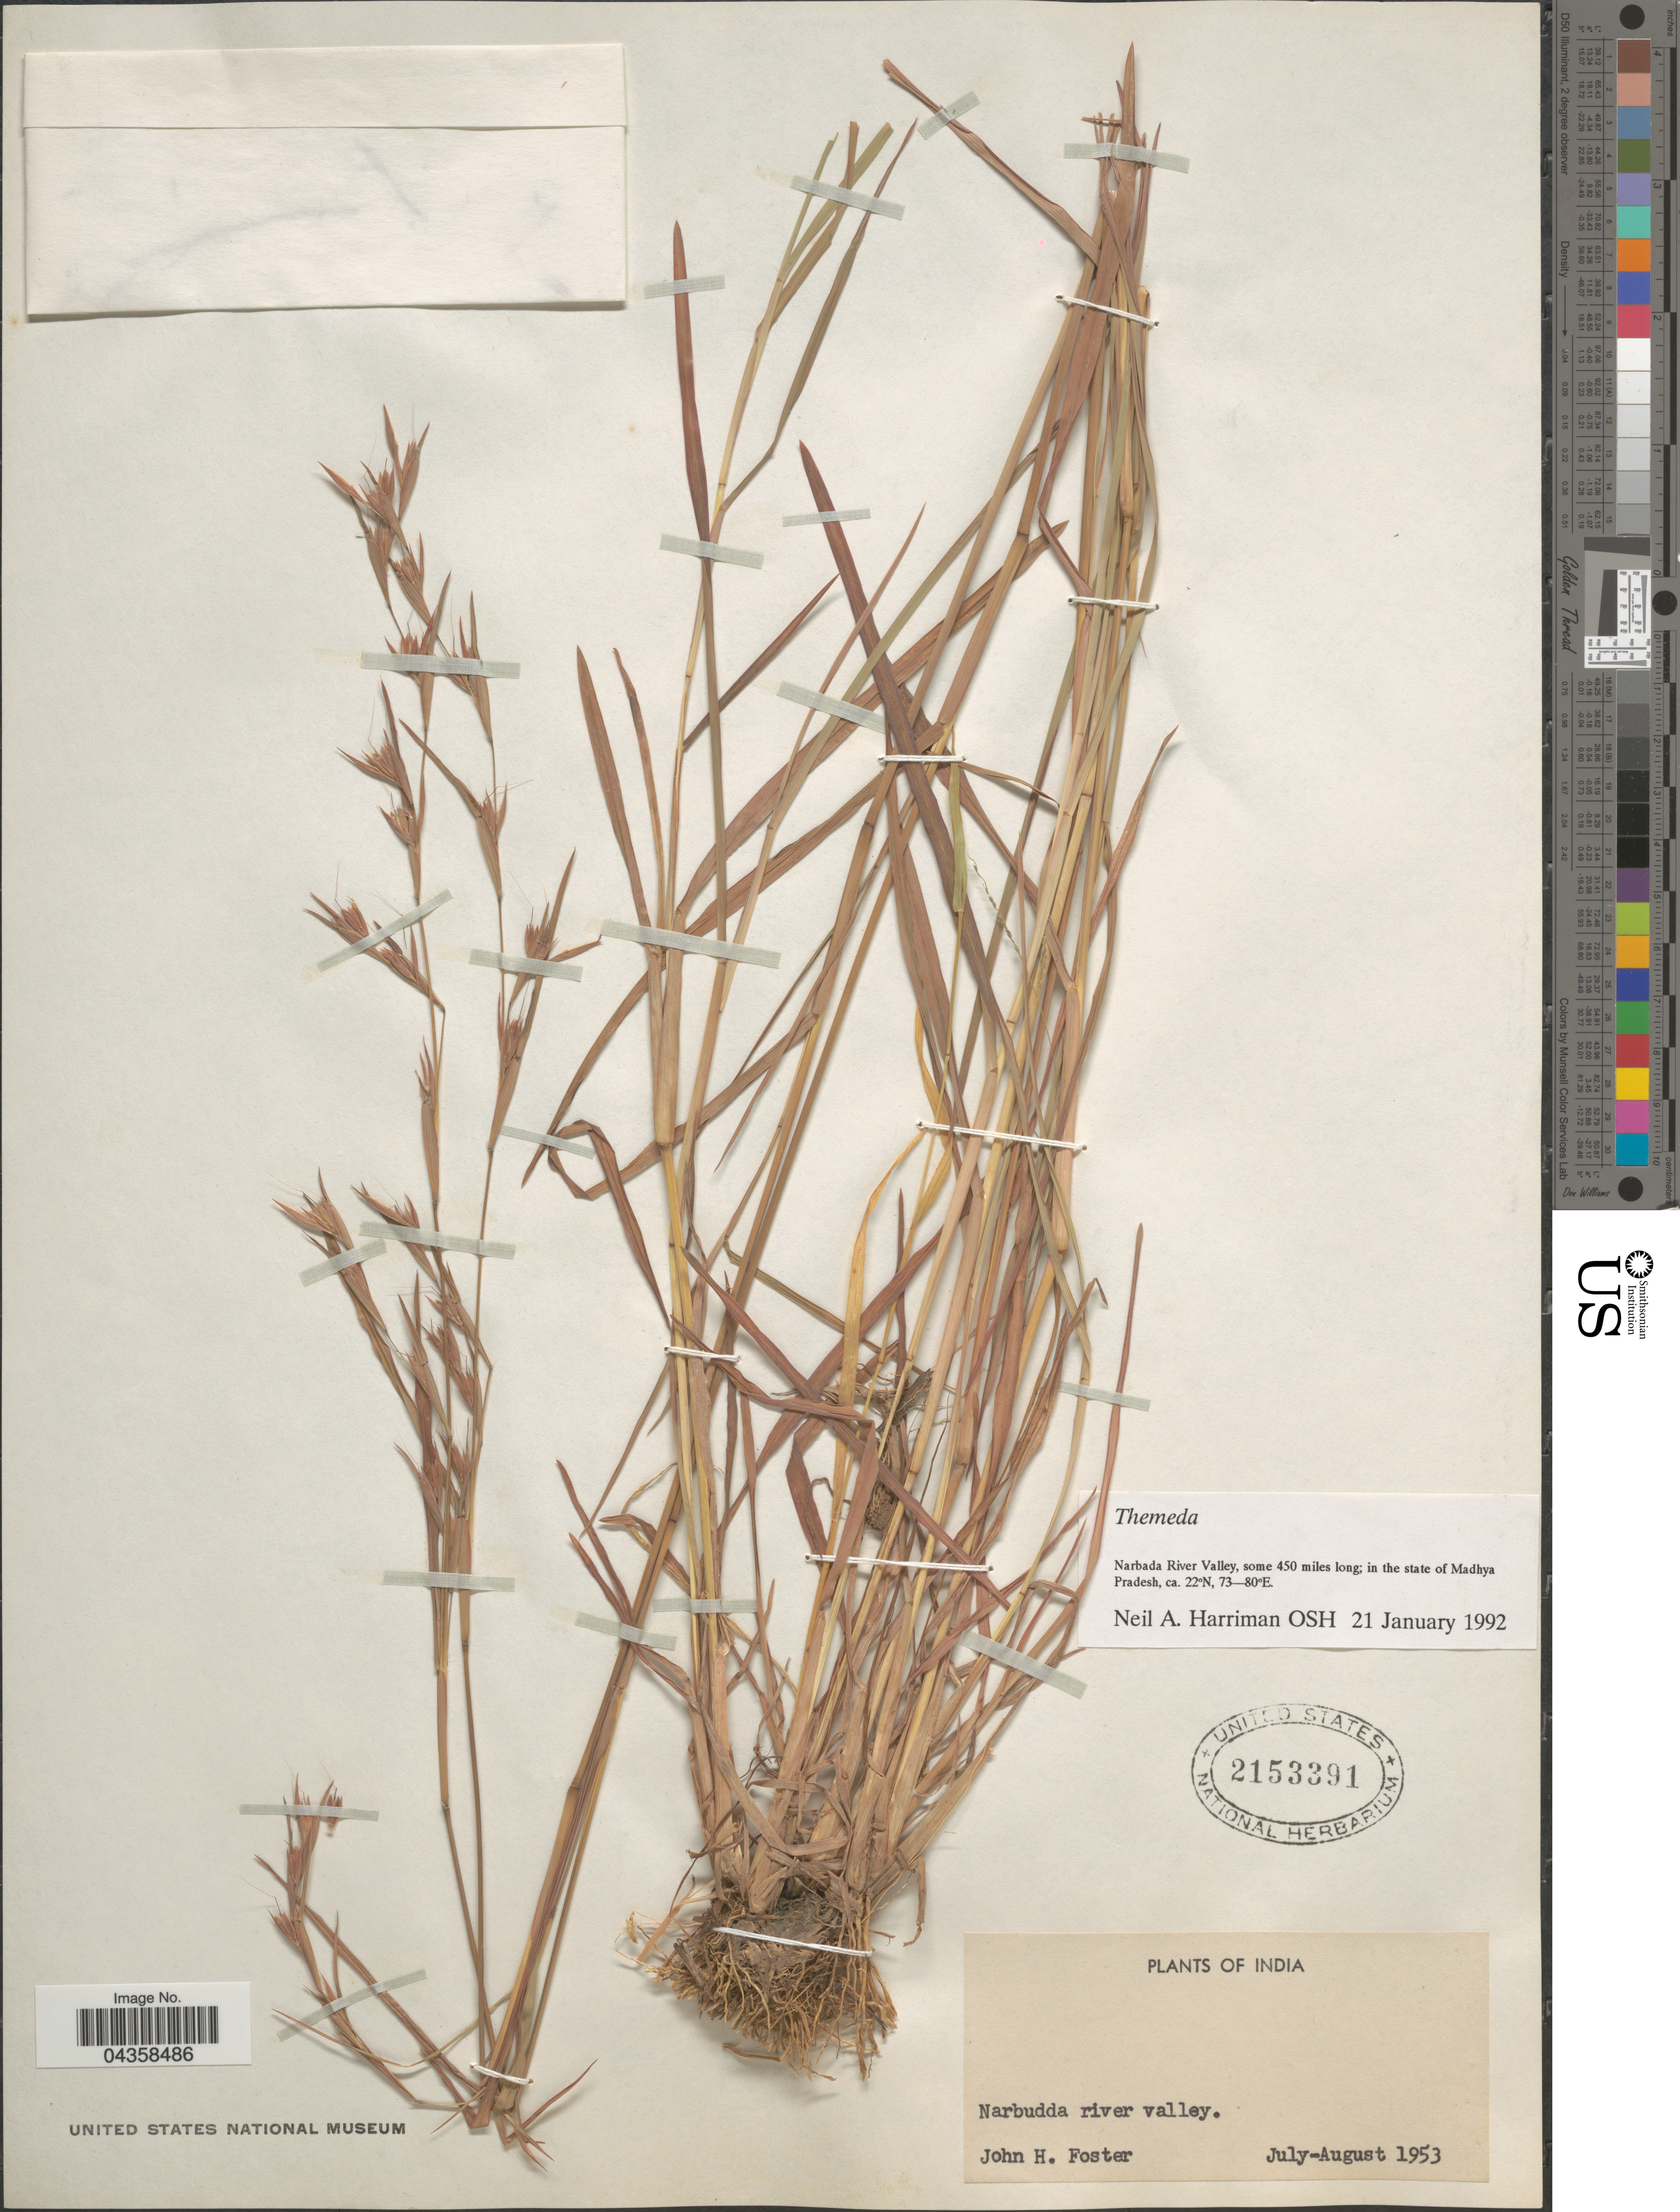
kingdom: Plantae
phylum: Tracheophyta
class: Liliopsida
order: Poales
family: Poaceae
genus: Themeda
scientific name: Themeda sp.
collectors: J. Foster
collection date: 1953-07/1953-08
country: India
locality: Narbudda river valley.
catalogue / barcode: US 2153391